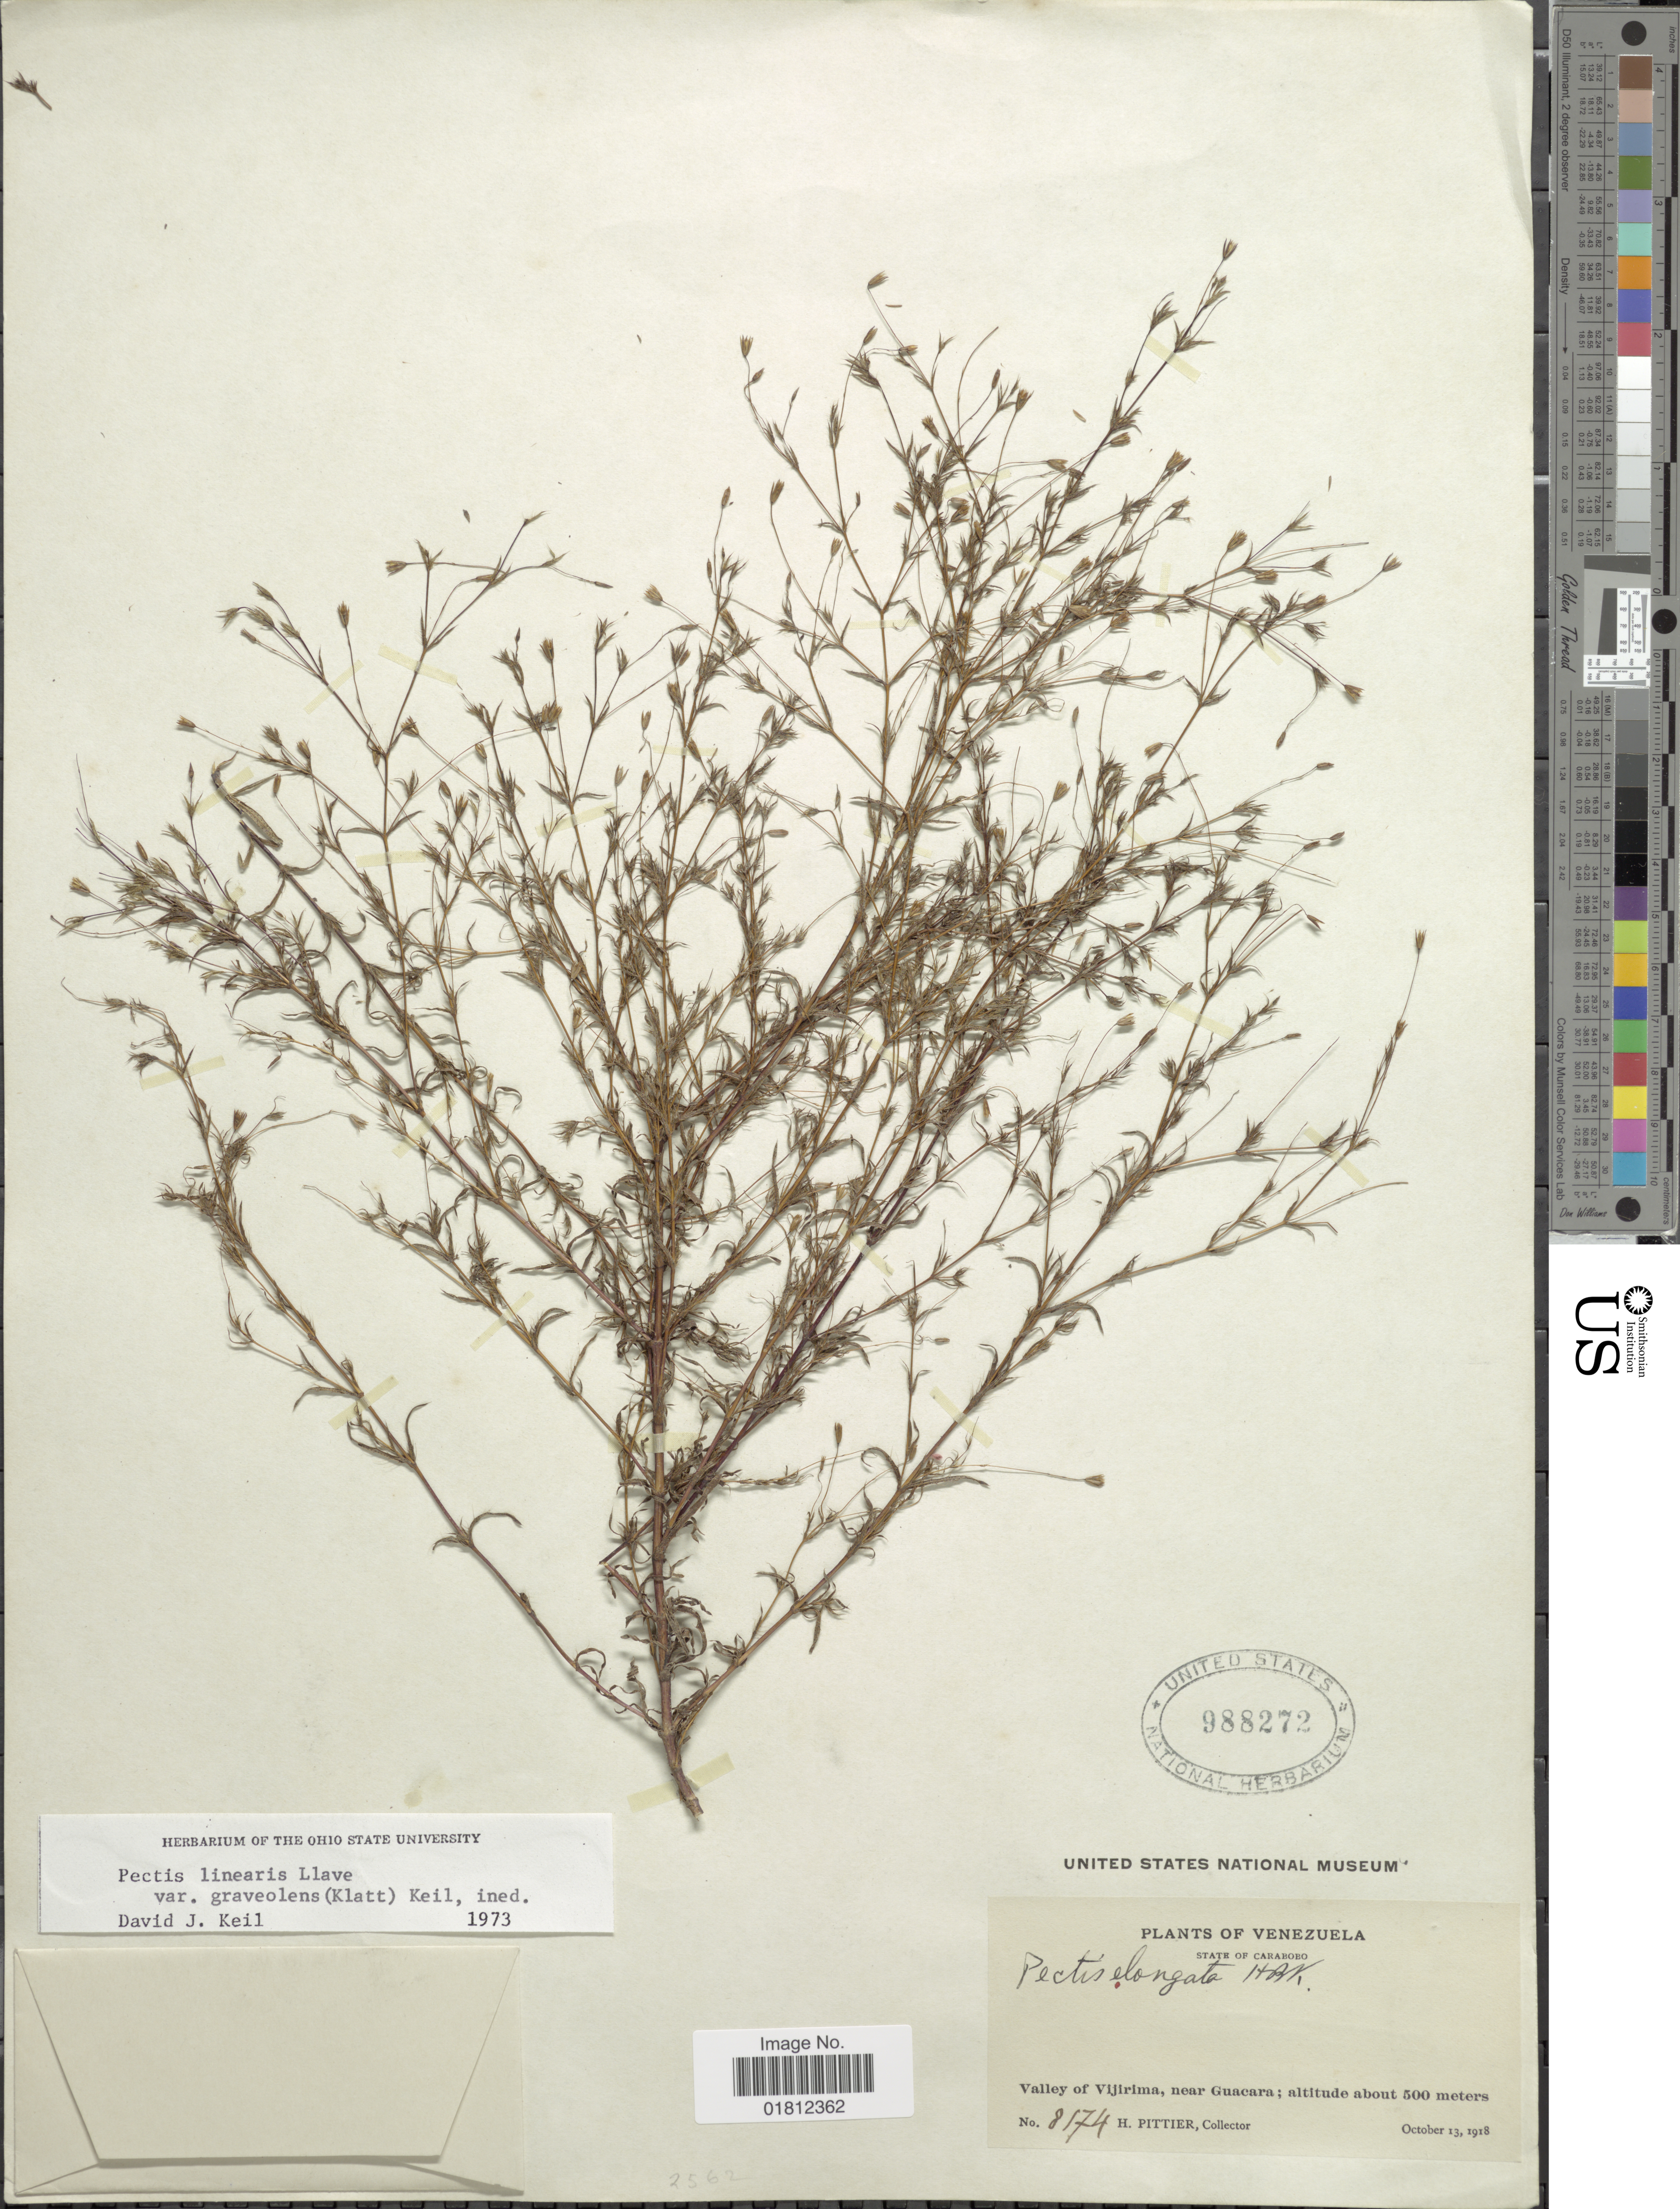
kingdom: Plantae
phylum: Tracheophyta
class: Magnoliopsida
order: Asterales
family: Asteraceae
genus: Pectis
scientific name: Pectis linearis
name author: La Llave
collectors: H. F. Pittier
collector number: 8174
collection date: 1918-10-13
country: Venezuela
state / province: Carabobo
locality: Valley of Vijirima, nearGuacara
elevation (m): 500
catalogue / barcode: US 988272